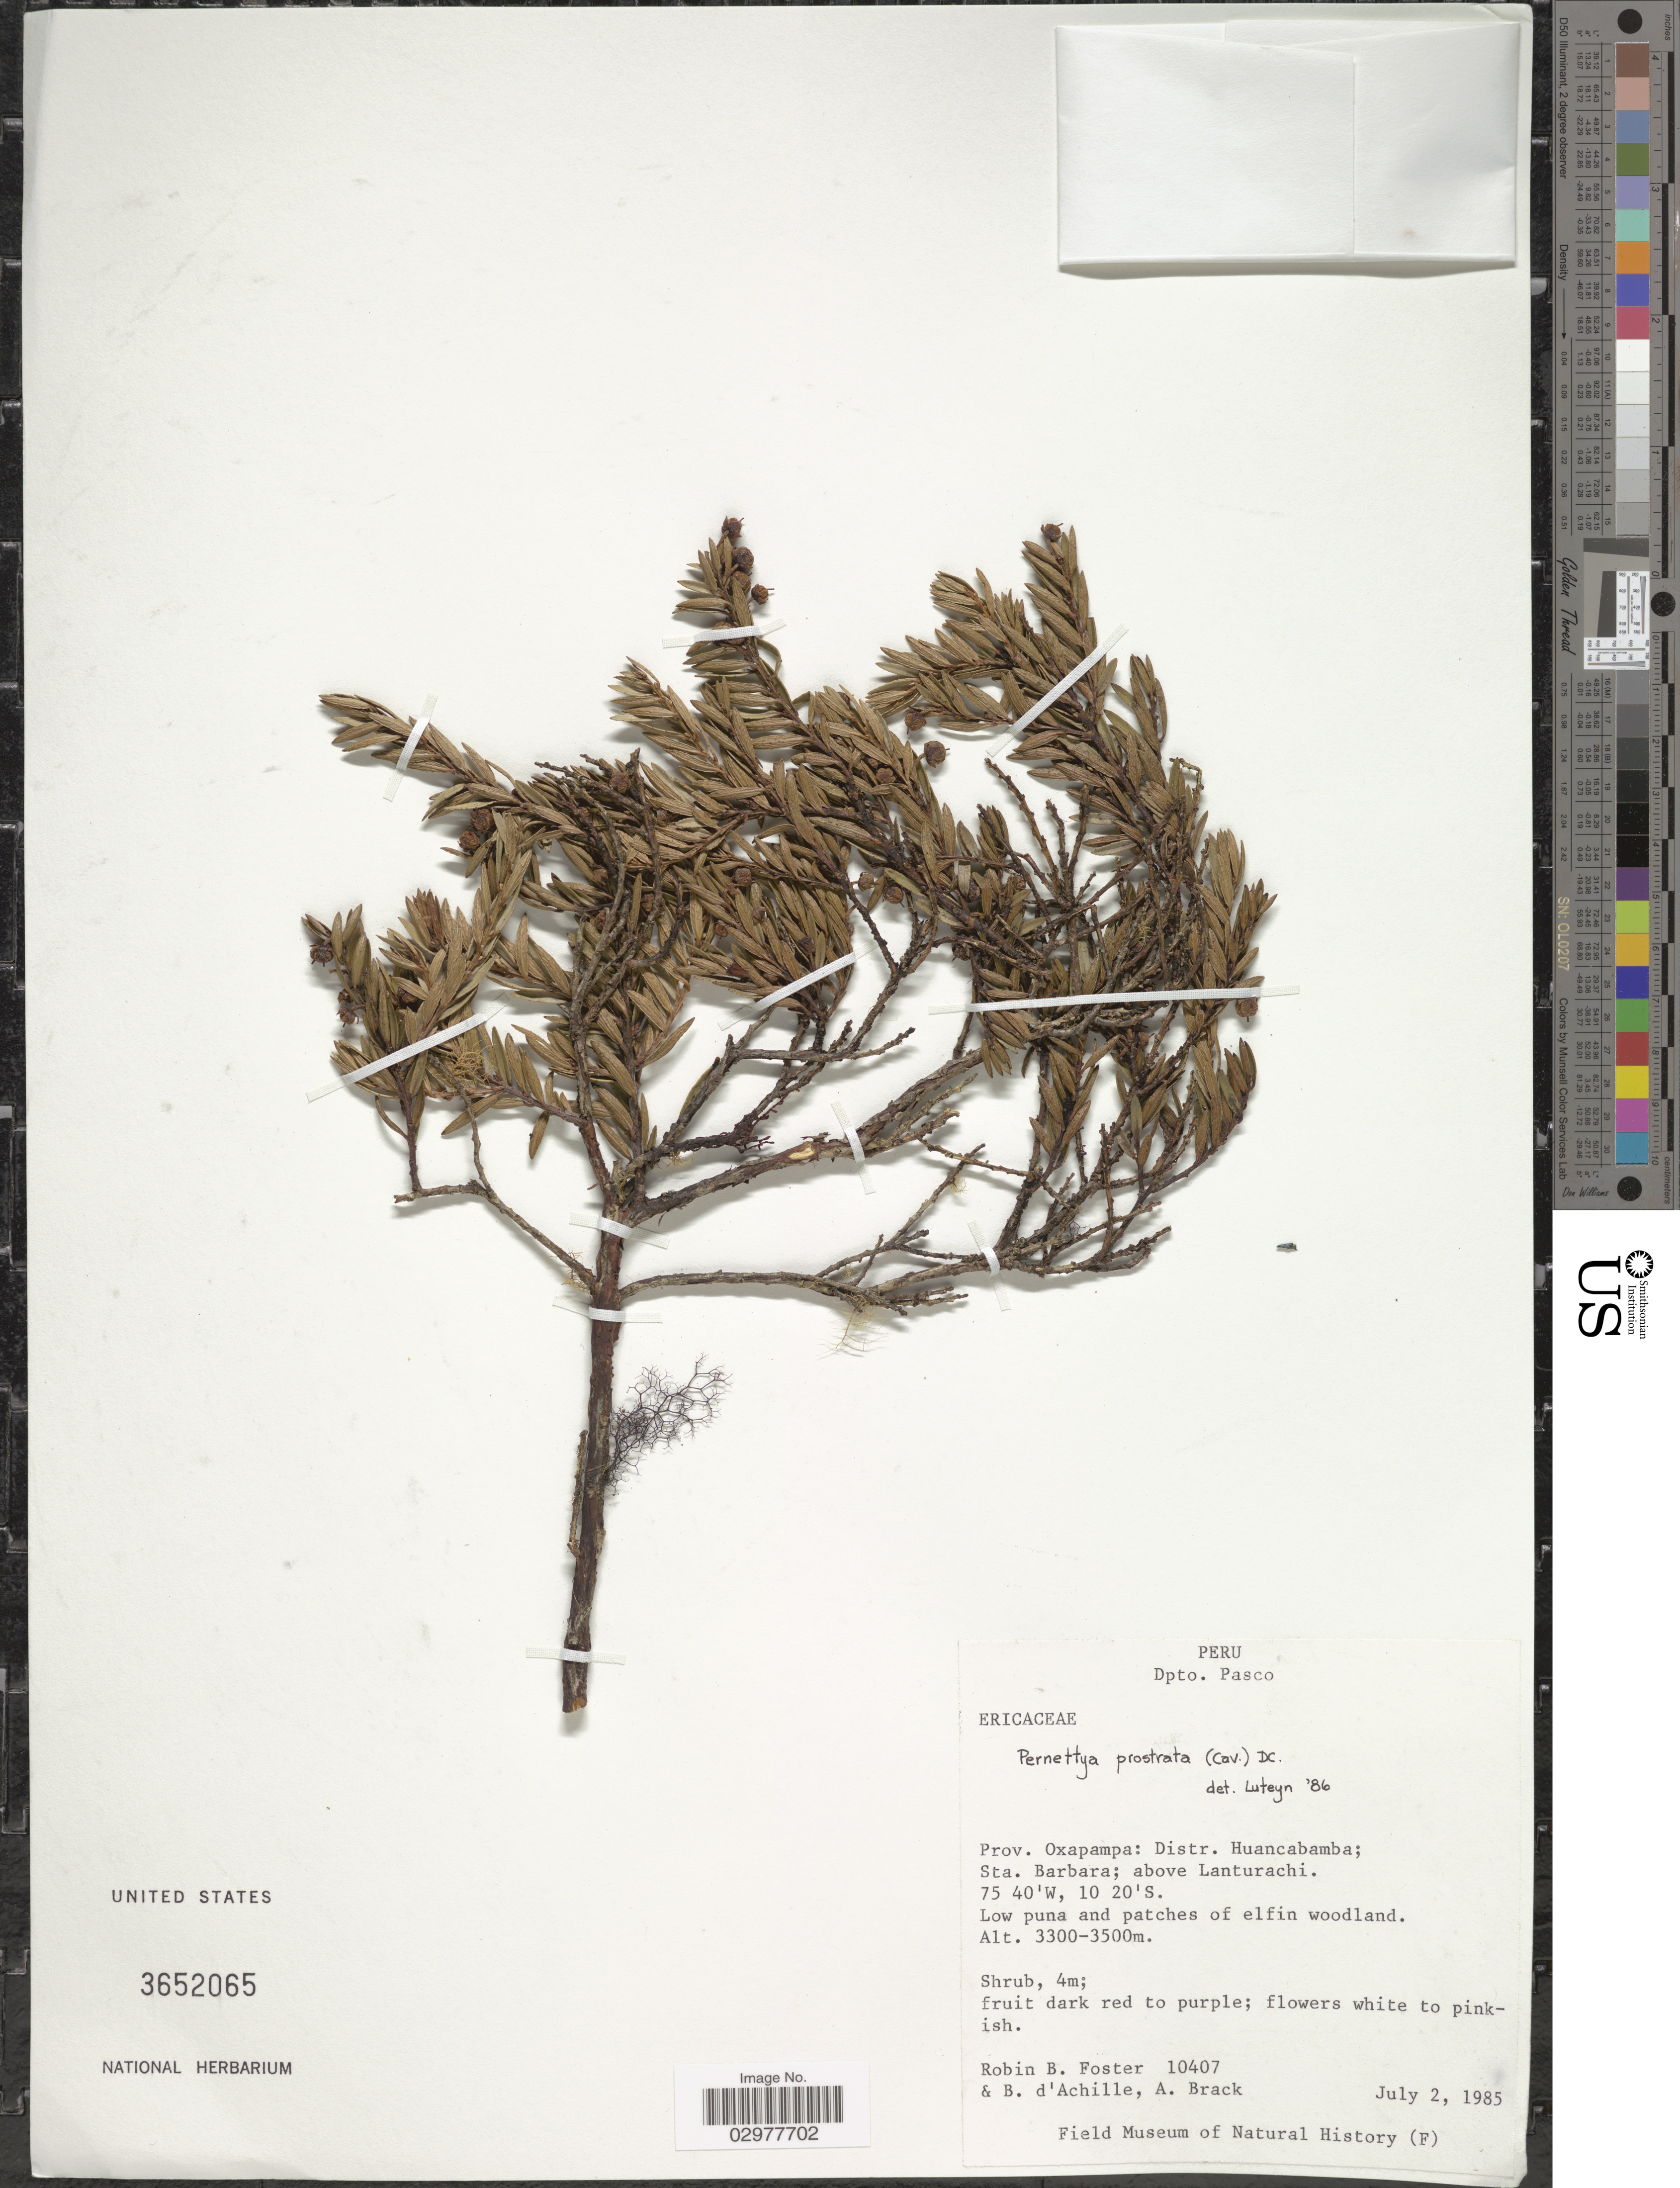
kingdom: Plantae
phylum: Tracheophyta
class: Magnoliopsida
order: Ericales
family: Ericaceae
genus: Pernettya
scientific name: Pernettya prostrata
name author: (Cav.) DC.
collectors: R. B. Foster, B. d'Achille & A. Brack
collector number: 10407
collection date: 1985-07-02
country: Peru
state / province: Pasco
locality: Dpto. Pasco, Prov. Oxapampa: Distr. Huancabamba; Sta. Barbara; above Lanturachi.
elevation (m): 3300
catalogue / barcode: US 3652065